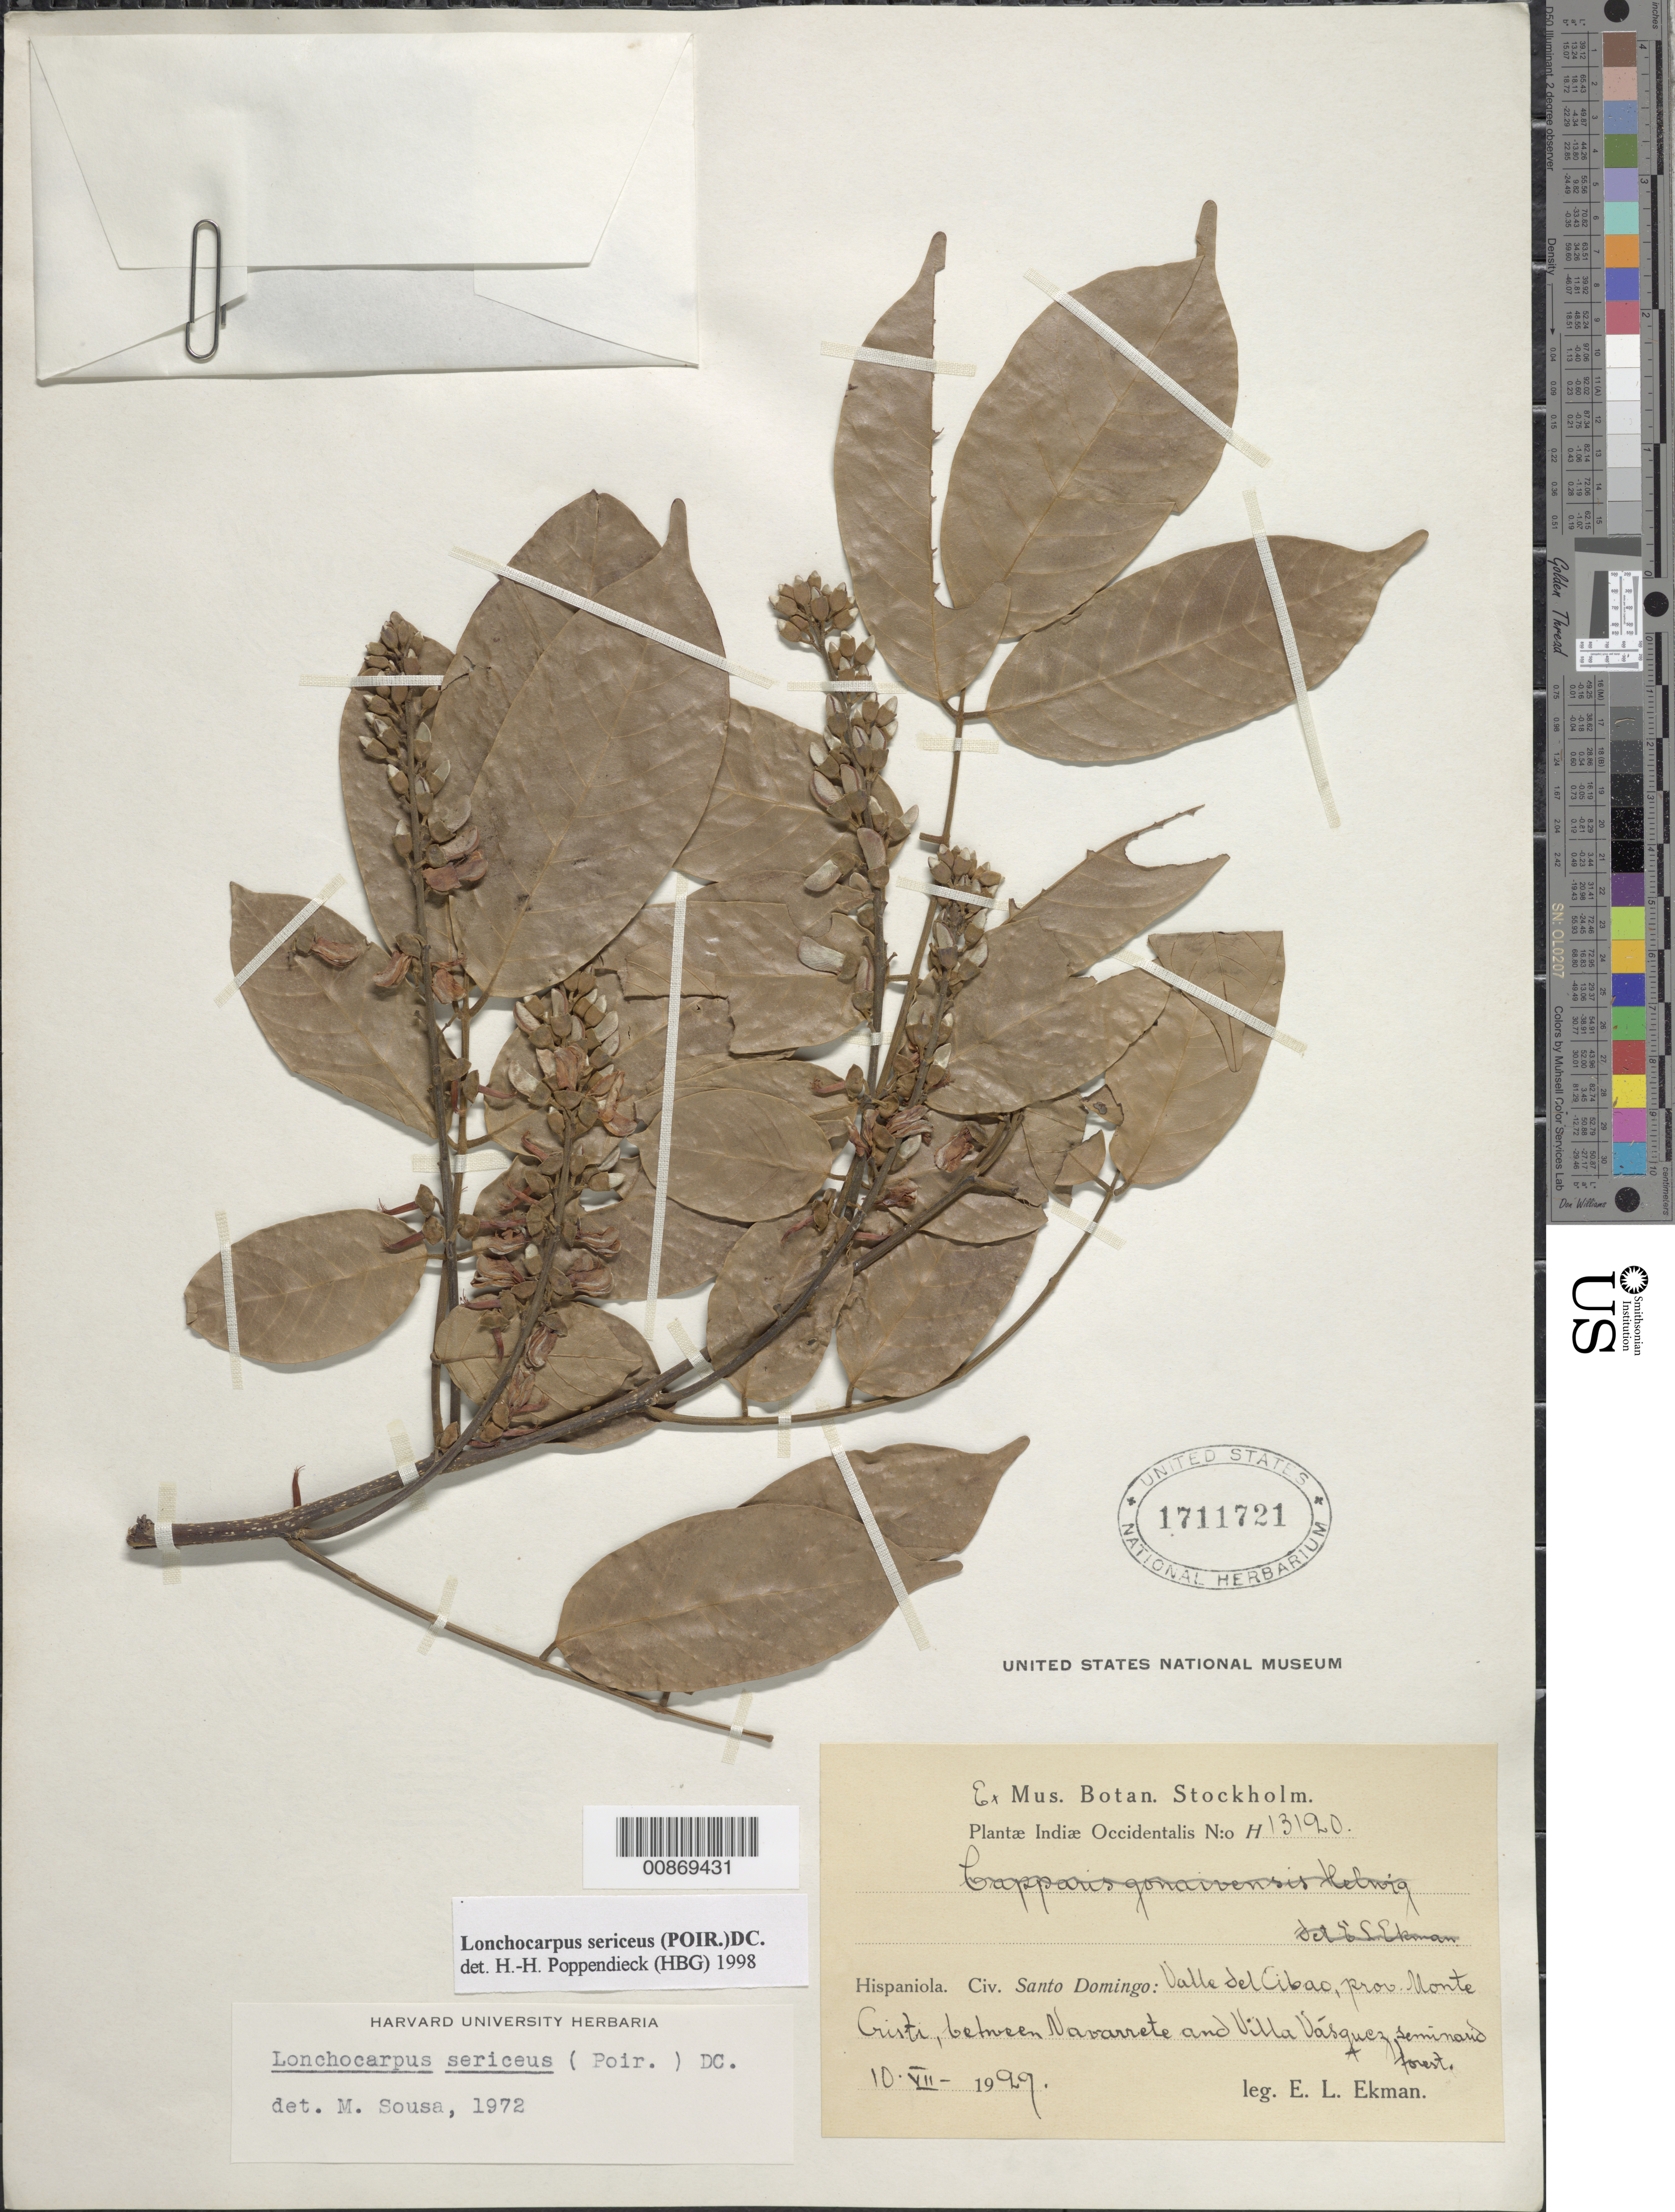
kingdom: Plantae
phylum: Tracheophyta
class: Magnoliopsida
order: Fabales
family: Fabaceae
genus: Lonchocarpus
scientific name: Lonchocarpus sericeus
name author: (Poir.) Kunth ex DC.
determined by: Poppendieck, H.-H., (HBG), Institut fur Allgemeine Botanik und Botanischer Garten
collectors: E. L. Ekman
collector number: H 13120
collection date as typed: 10 Jul 1929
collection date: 1929-07-10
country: Dominican Republic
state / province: Monte Cristi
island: Hispaniola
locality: Valle del Cibao, between Navarrete and Villa Vázquez.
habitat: Semiarid forest.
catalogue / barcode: US 1711721